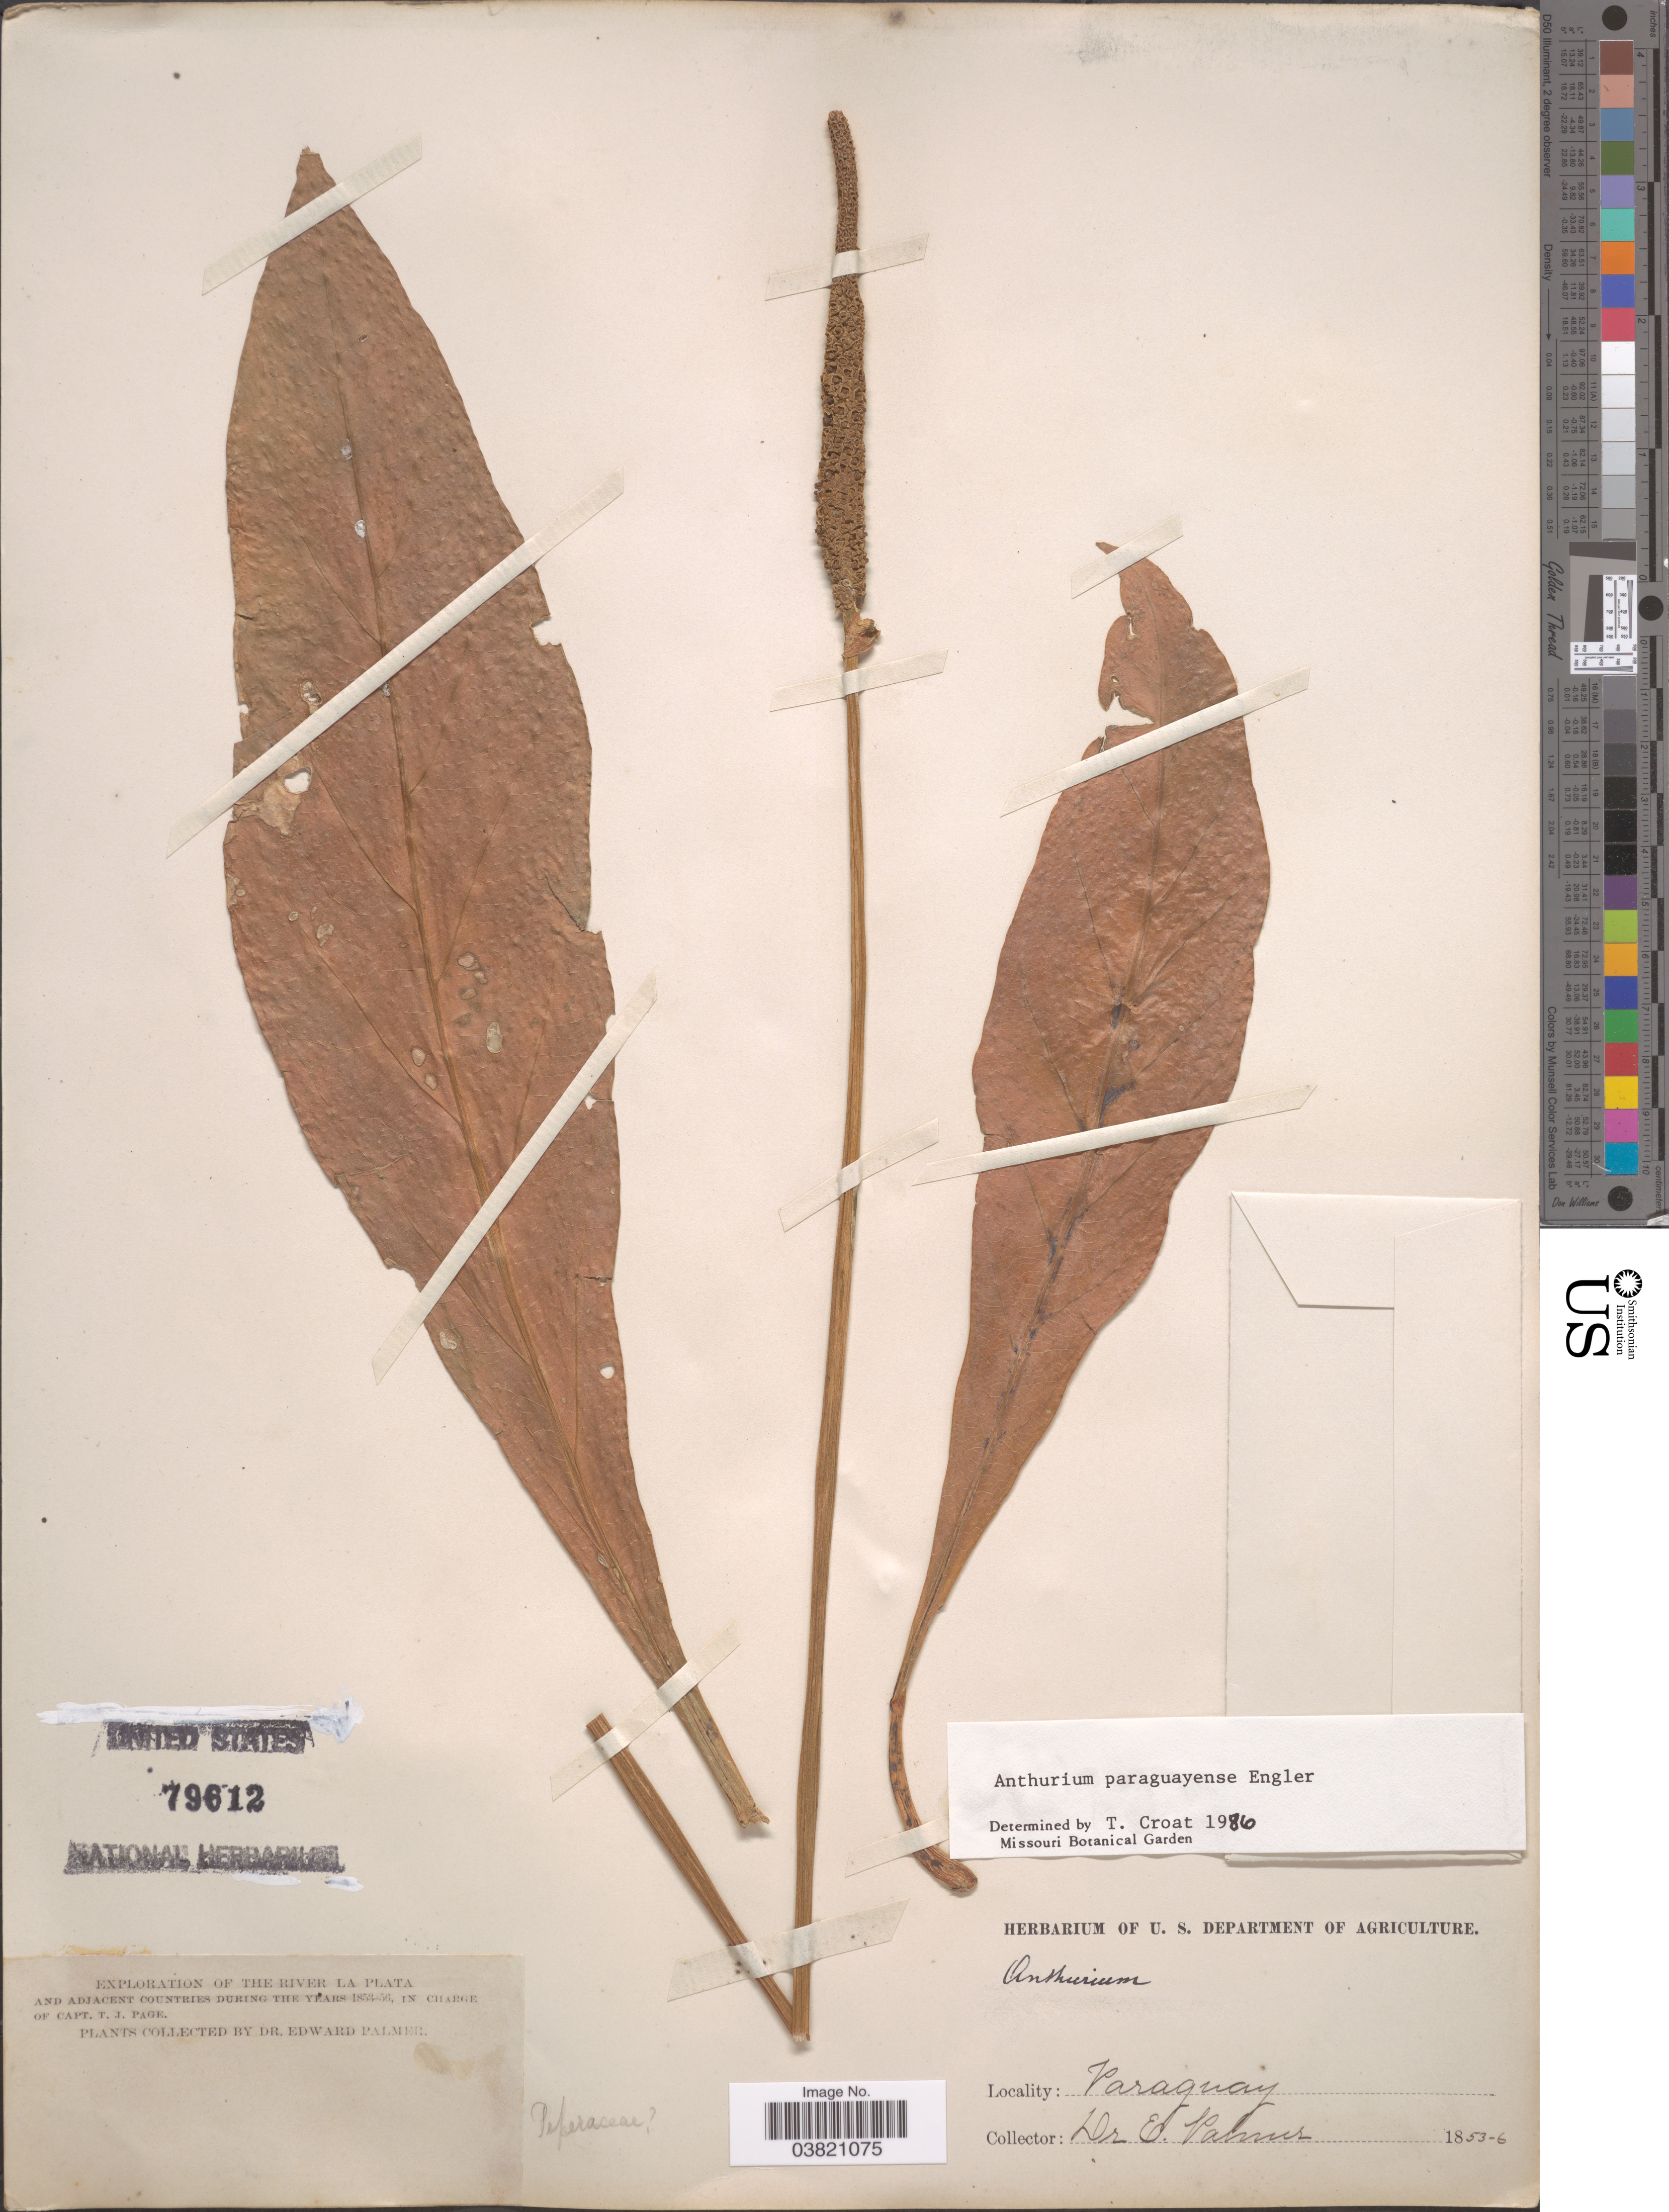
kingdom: Plantae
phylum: Tracheophyta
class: Liliopsida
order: Alismatales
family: Araceae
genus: Anthurium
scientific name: Anthurium paraguayense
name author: Engl.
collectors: E. Palmer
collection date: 1853-06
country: Paraguay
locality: The River La Plata and adjacent countries.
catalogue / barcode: US 79612